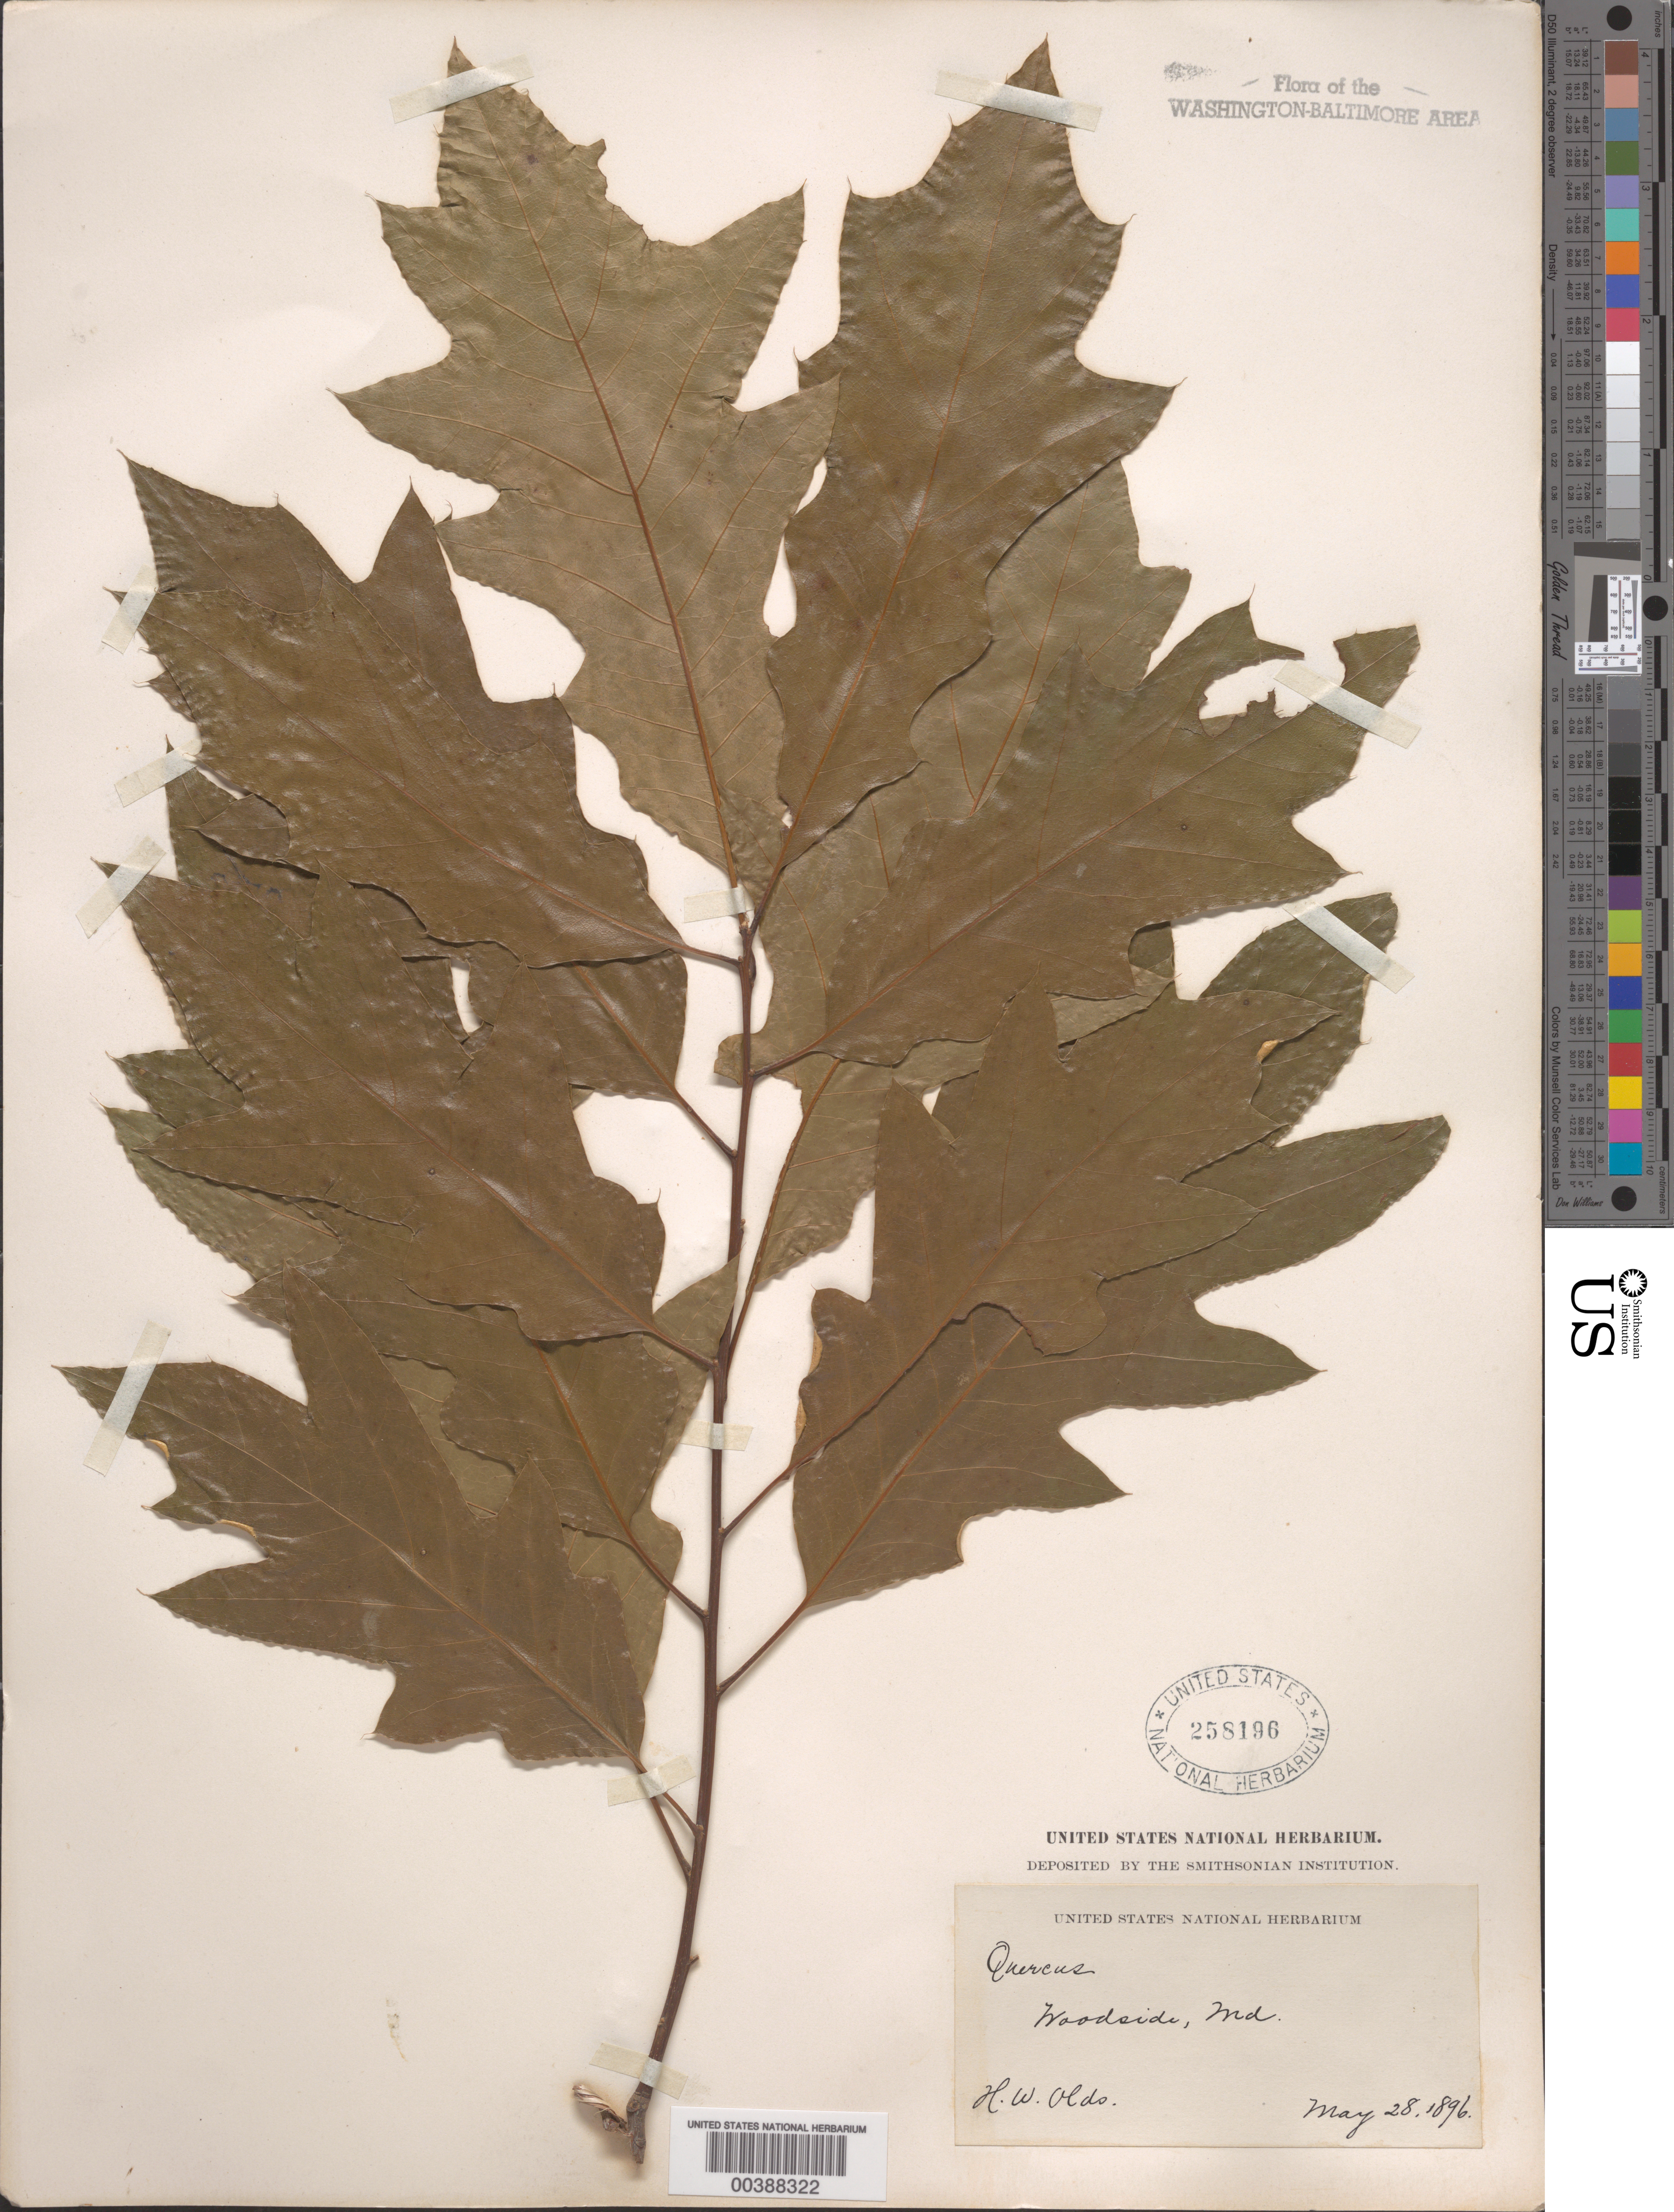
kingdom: Plantae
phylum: Tracheophyta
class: Magnoliopsida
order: Fagales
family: Fagaceae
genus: Quercus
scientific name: Quercus x leana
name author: Nutt.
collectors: H. W. Olds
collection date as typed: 28 May 1896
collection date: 1896-05-28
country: United States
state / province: Maryland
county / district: Montgomery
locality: Woodside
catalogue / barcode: US 258196